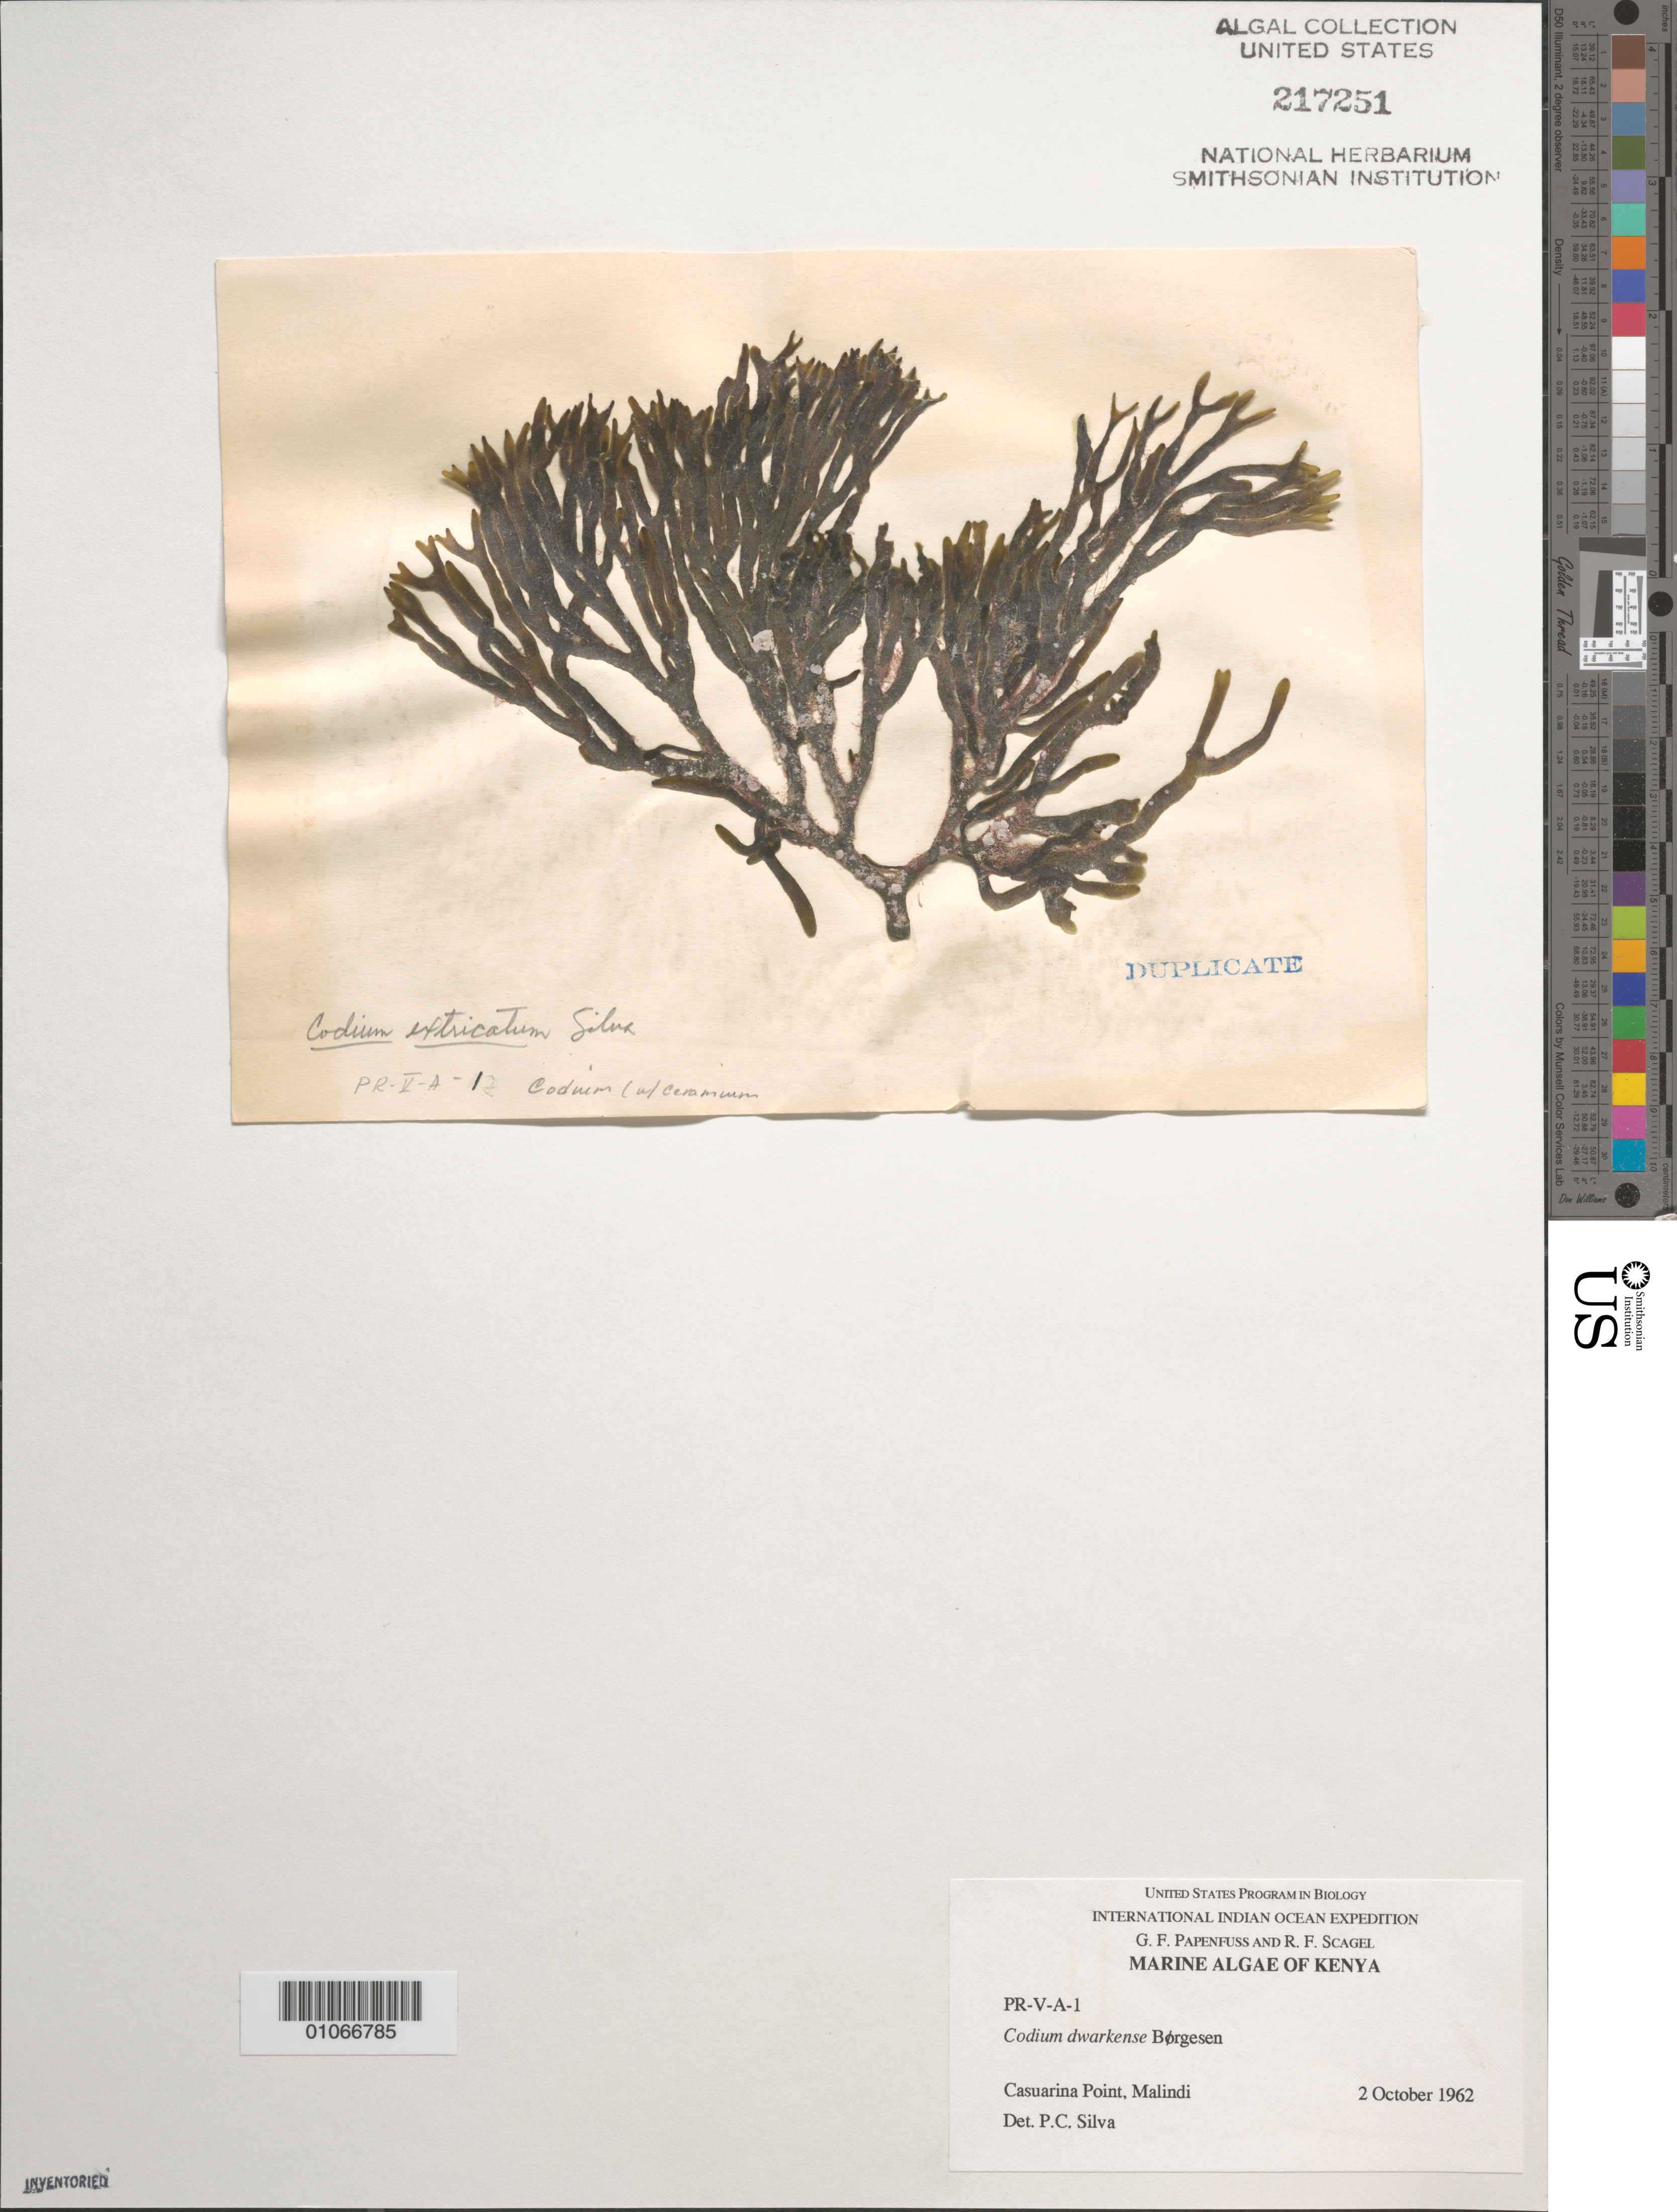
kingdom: Plantae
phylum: Chlorophyta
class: Ulvophyceae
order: Bryopsidales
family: Codiaceae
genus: Codium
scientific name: Codium dwarkense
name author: Børgesen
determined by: Silva, P. C.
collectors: G. Papenfuss & R. F. Scagel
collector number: PR-V-A-1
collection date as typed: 02 Oct 1962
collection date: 1962-10-02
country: Kenya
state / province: Kilifi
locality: Casuarina Point, Malindi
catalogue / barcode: US 217251